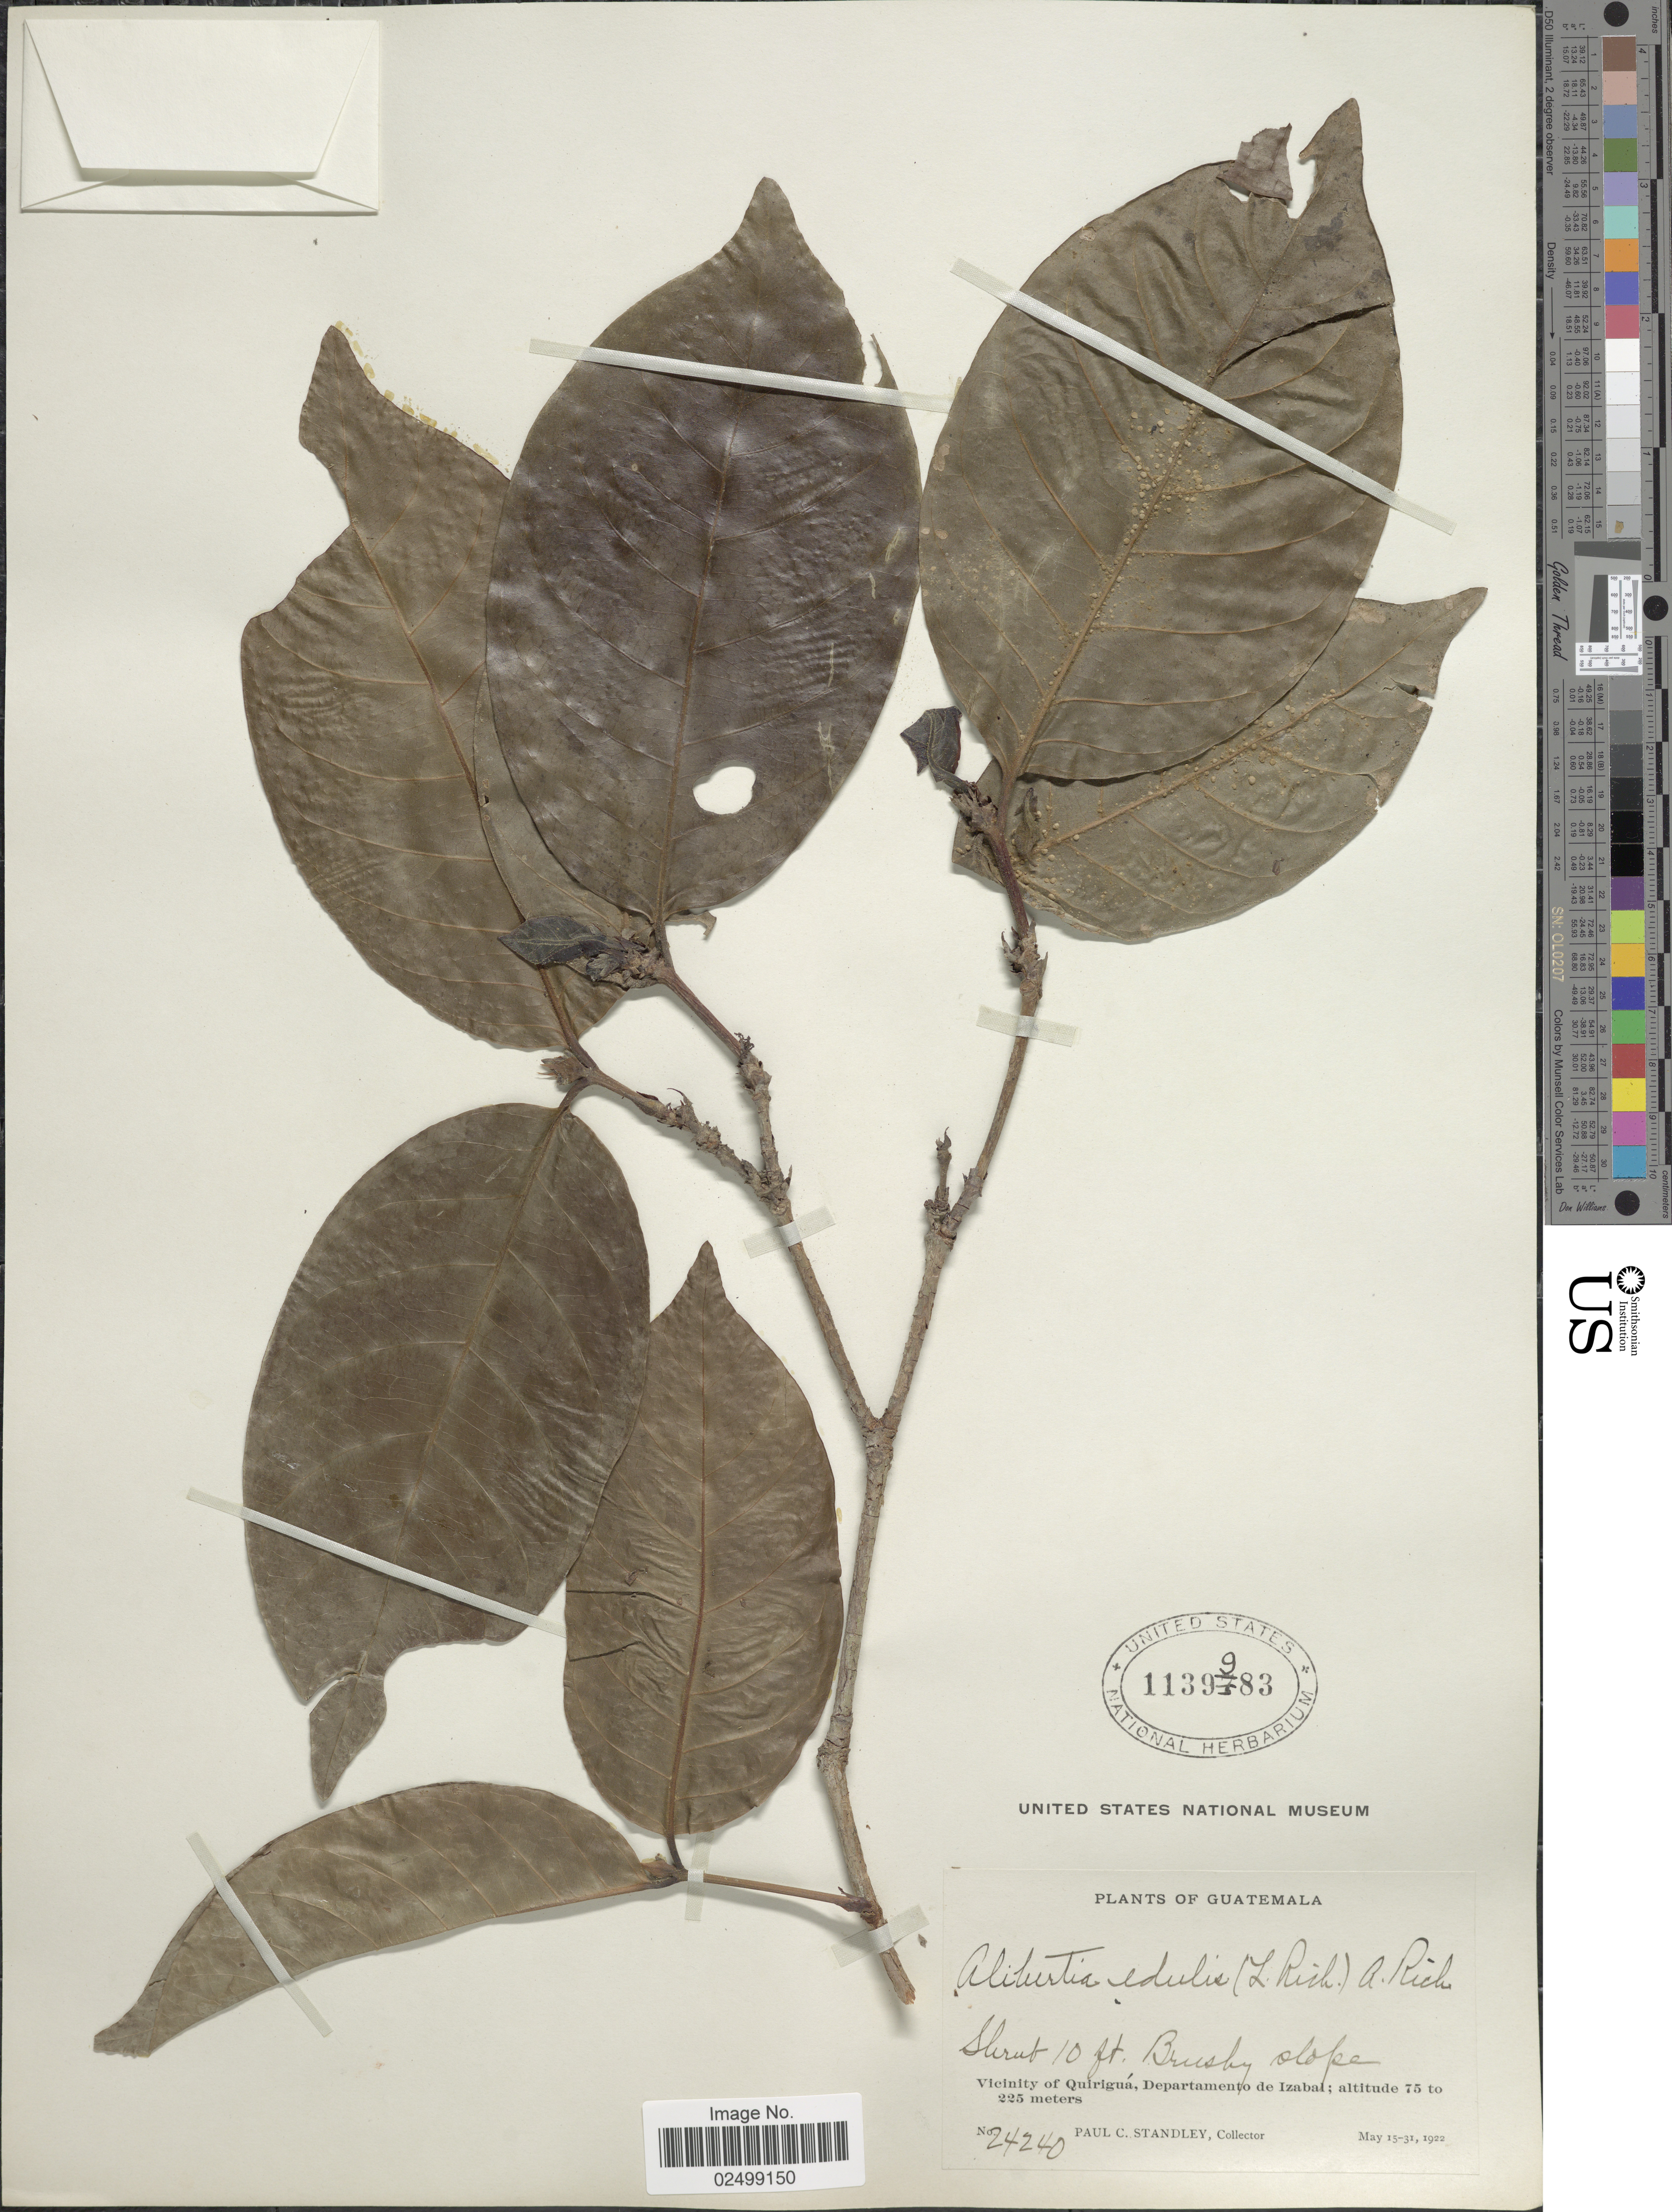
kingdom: Plantae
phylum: Tracheophyta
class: Magnoliopsida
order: Gentianales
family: Rubiaceae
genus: Alibertia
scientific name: Alibertia edulis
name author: (Rich.) A. Rich. ex DC.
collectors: P. C. Standley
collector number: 24240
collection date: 1922-05-15/1922-05-31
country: Guatemala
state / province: Izabal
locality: Vicinity of Quirigua, Departamento de Izabal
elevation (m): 75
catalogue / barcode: US 1139983